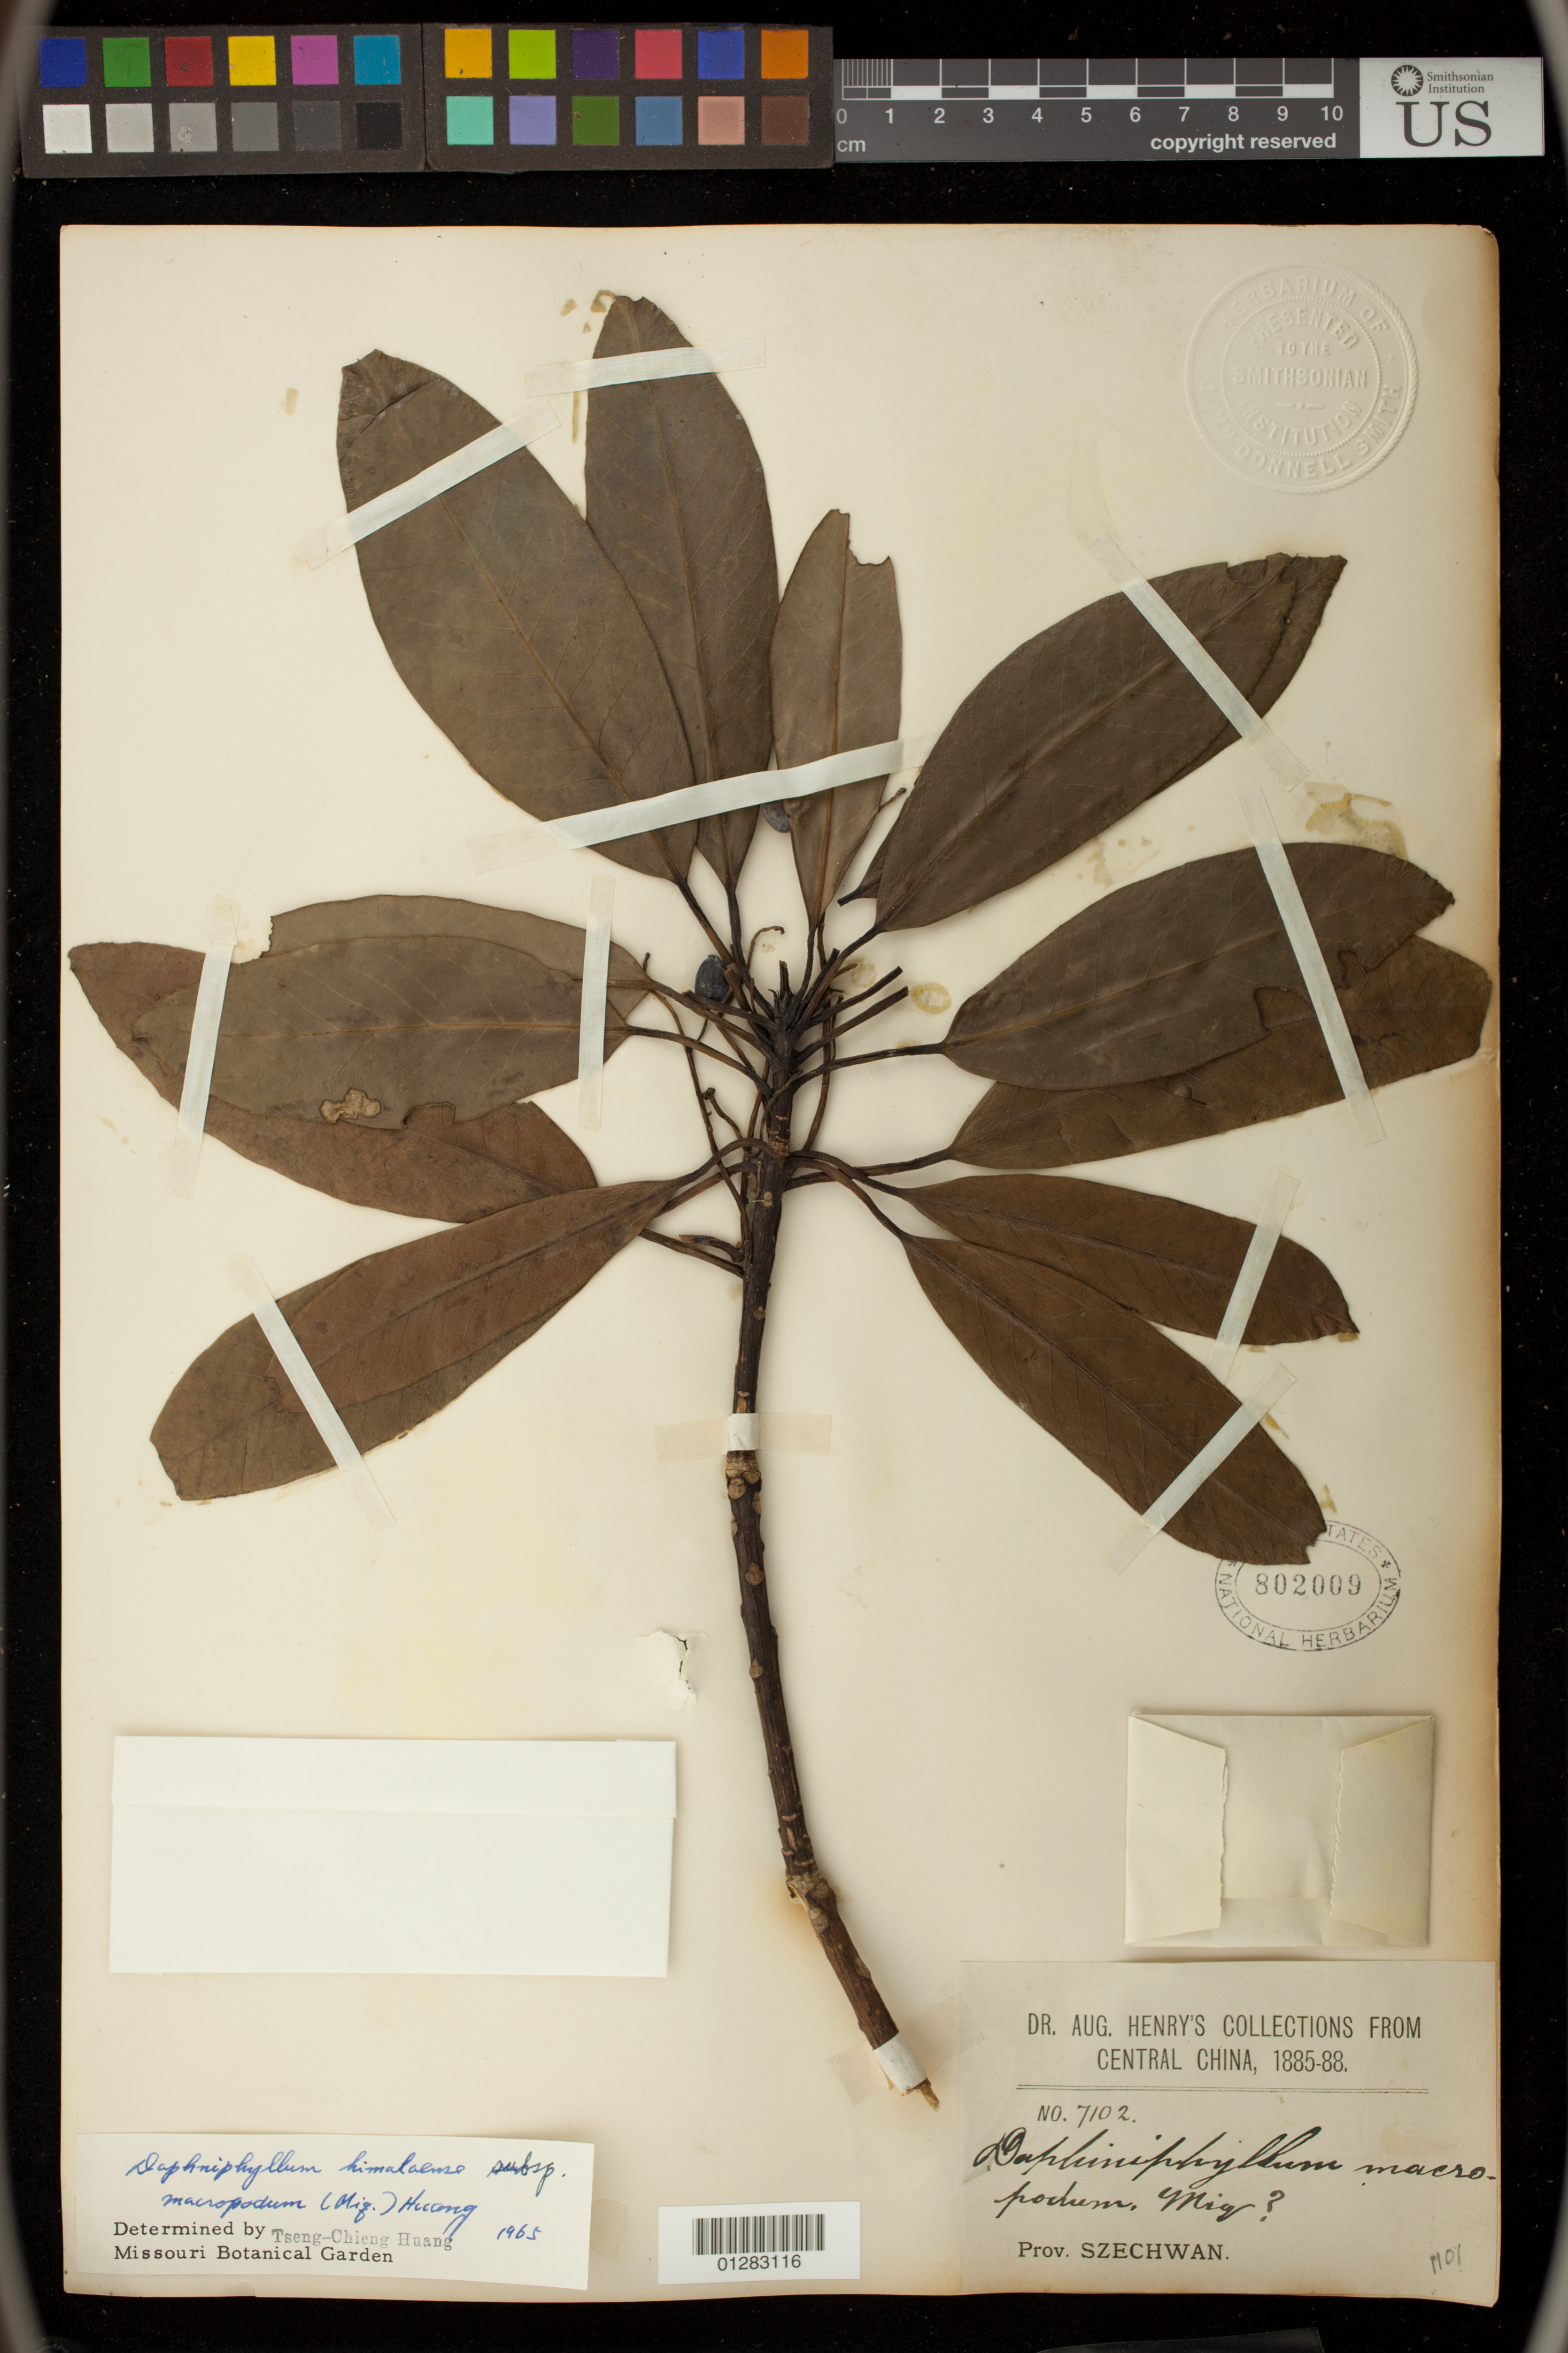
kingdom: Plantae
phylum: Tracheophyta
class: Magnoliopsida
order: Saxifragales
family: Daphniphyllaceae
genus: Daphniphyllum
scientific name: Daphniphyllum himalayense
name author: (Benth.) Müll. Arg.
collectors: A. Henry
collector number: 7102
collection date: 1885/1888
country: China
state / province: Sichuan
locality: Szechwan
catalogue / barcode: US 802009